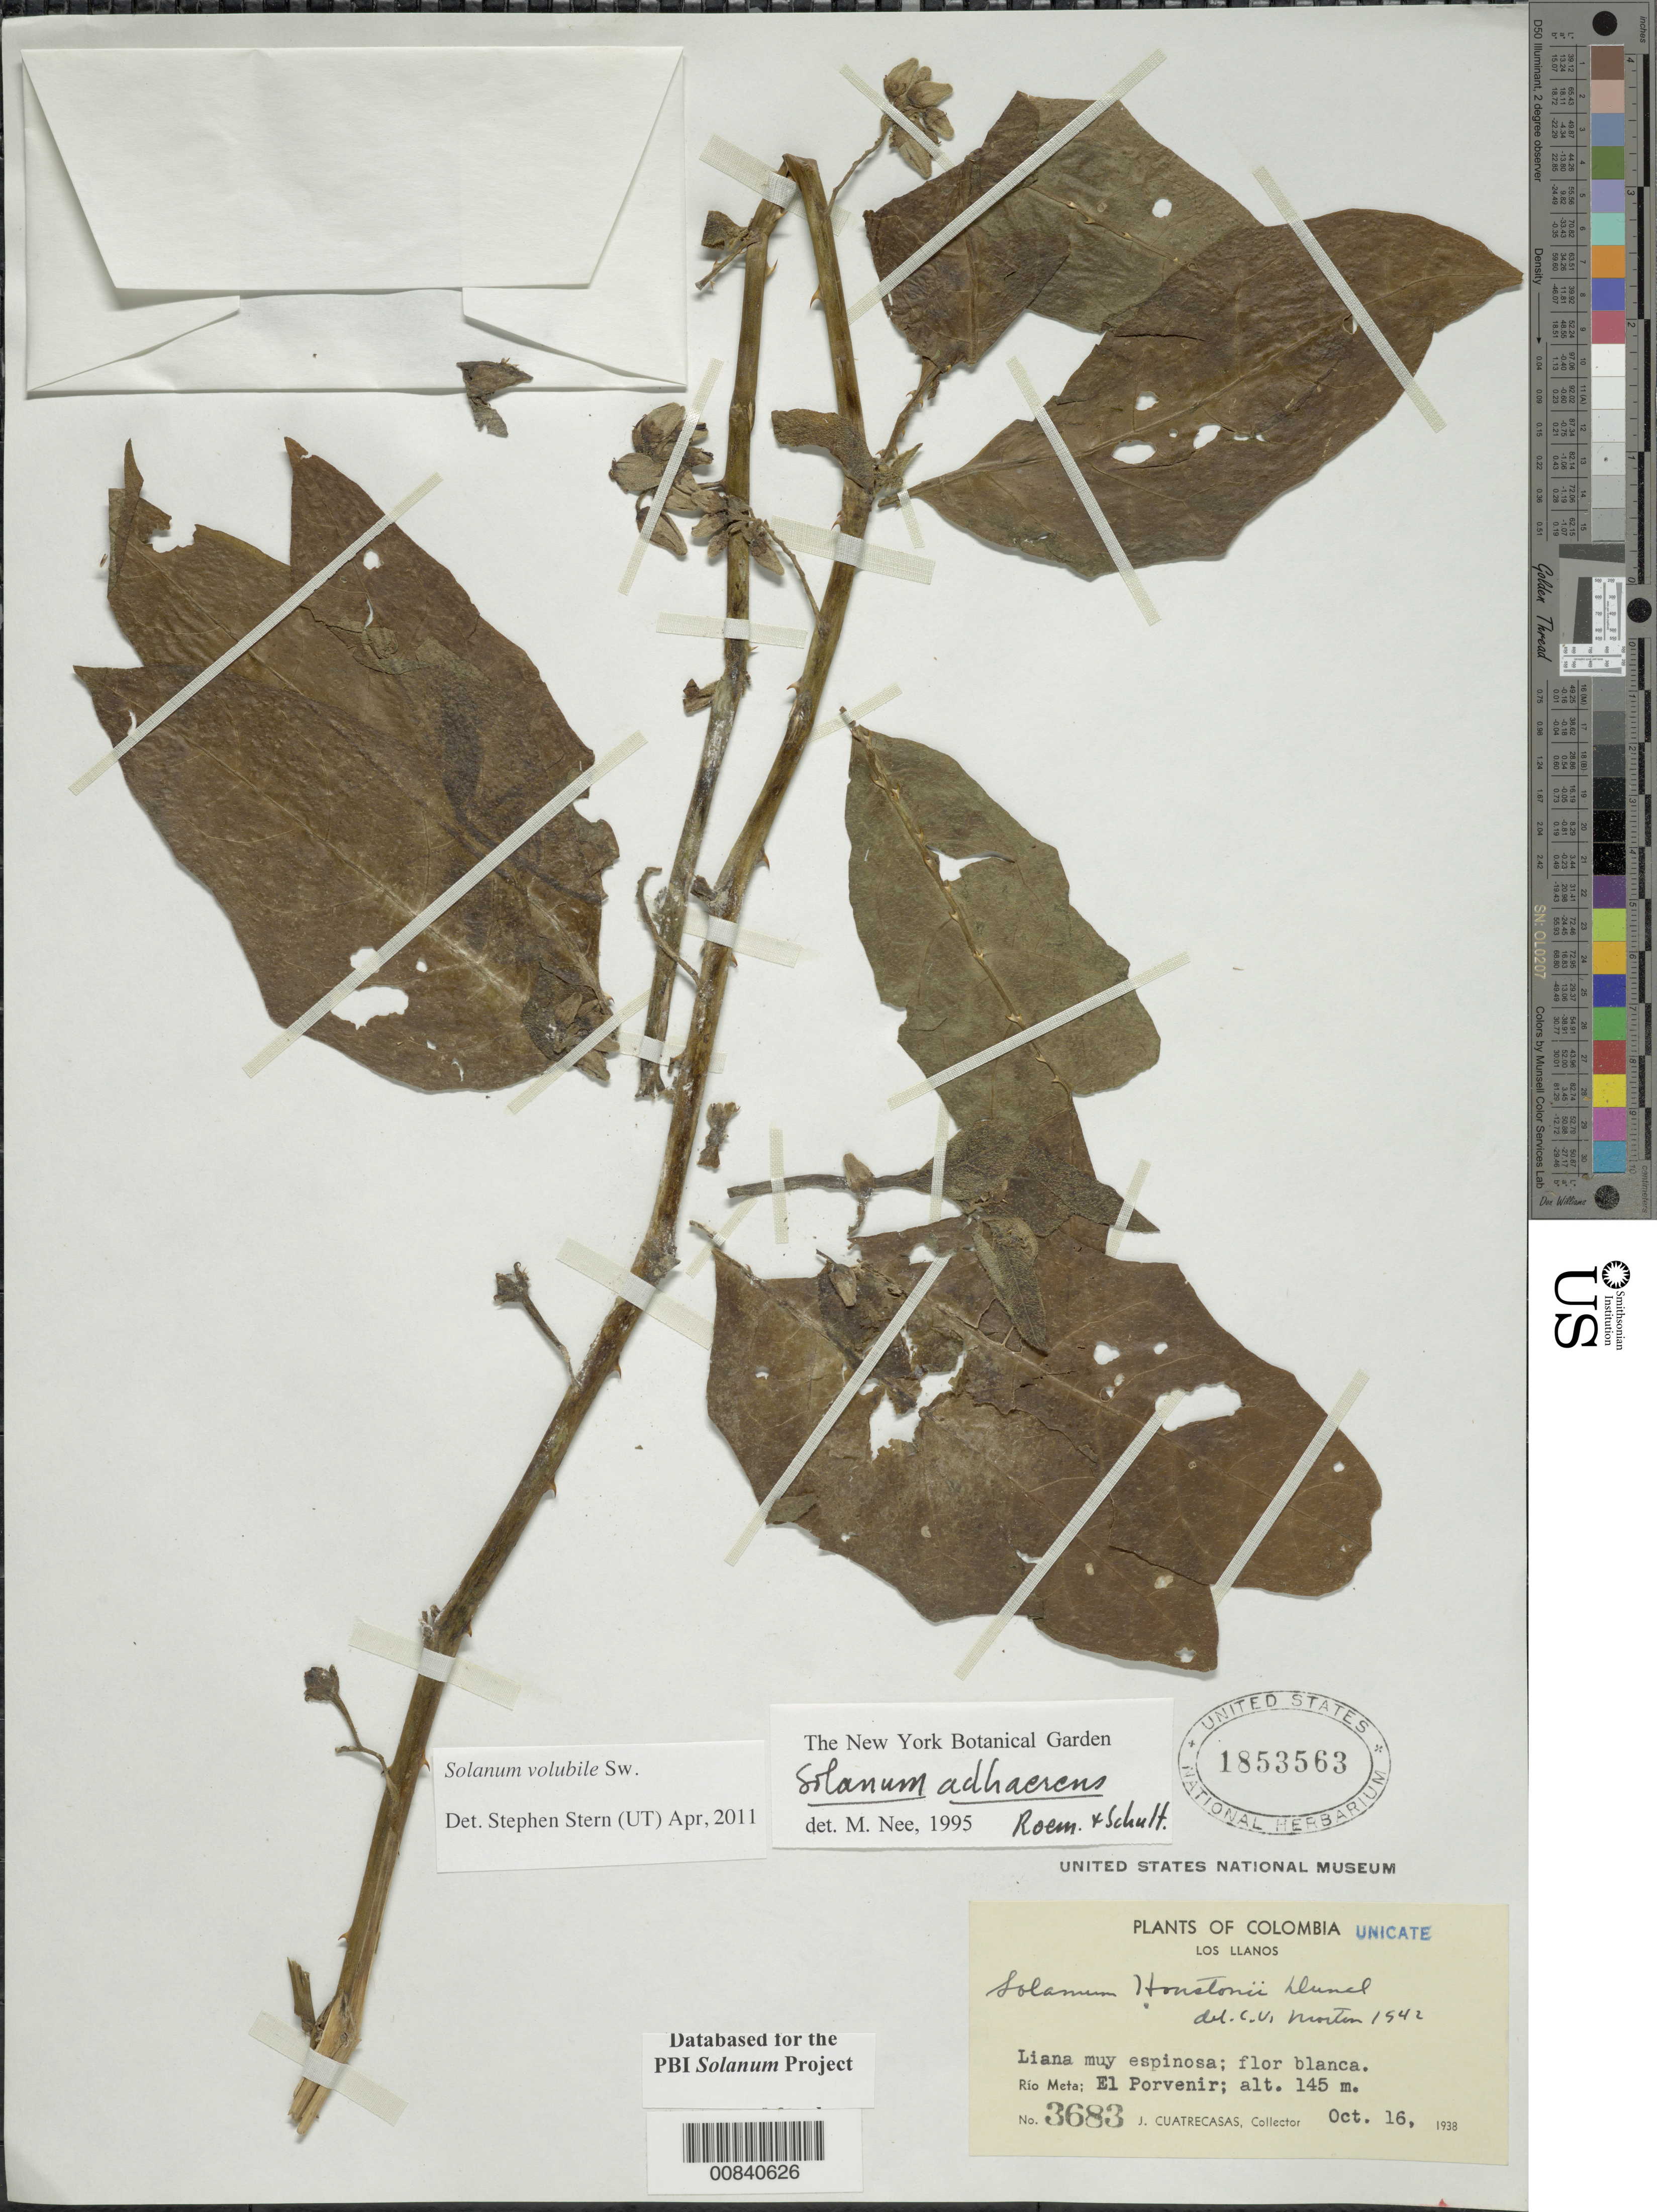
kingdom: Plantae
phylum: Tracheophyta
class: Magnoliopsida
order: Solanales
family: Solanaceae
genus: Solanum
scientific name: Solanum volubile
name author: Sw.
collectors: J. Cuatrecasas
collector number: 3683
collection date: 1938-10-16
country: Colombia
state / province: Meta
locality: Rio Meta, El Porvenir, Los Llanos.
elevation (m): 145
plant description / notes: Previously databased for the PBI Solanum Project; entered into EMU by MJDatiles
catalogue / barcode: US 1853563